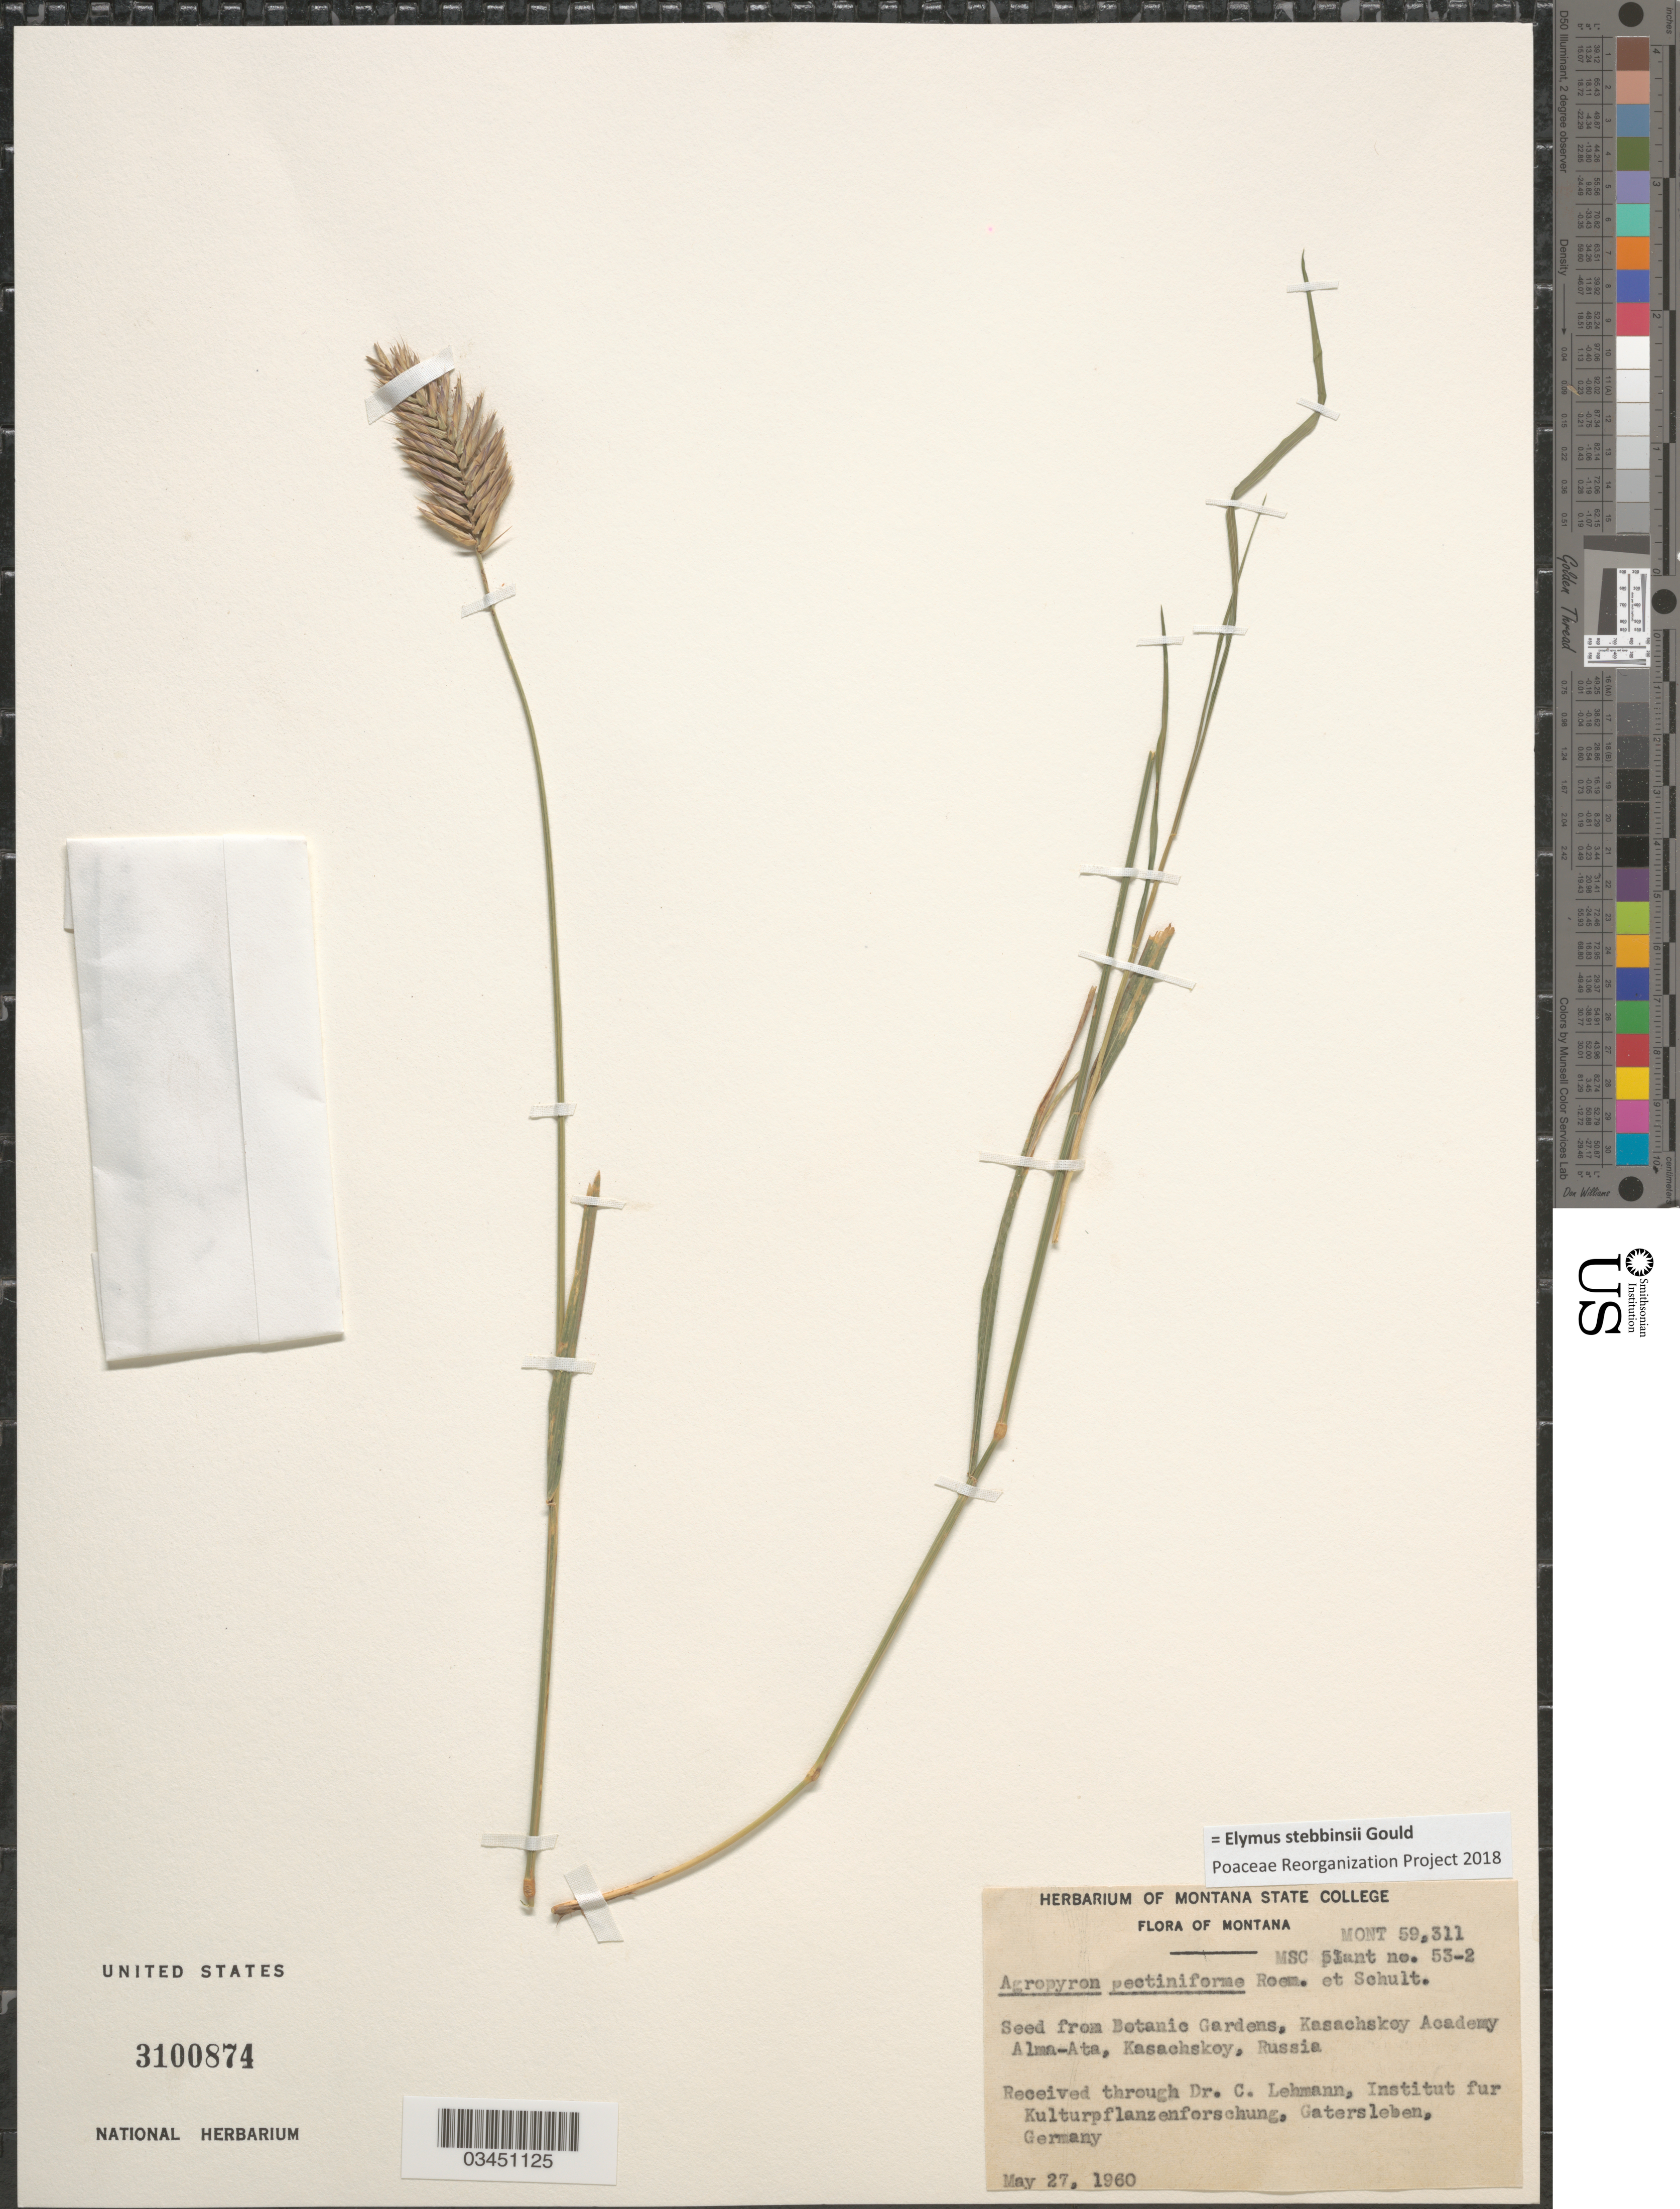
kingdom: Plantae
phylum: Tracheophyta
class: Liliopsida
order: Poales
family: Poaceae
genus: Elymus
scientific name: Elymus stebbinsii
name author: Gould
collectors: ex herb. Montana State College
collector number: Mont59311/53-2?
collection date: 1960-05-27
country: United States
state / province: Montana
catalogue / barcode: US 3100874